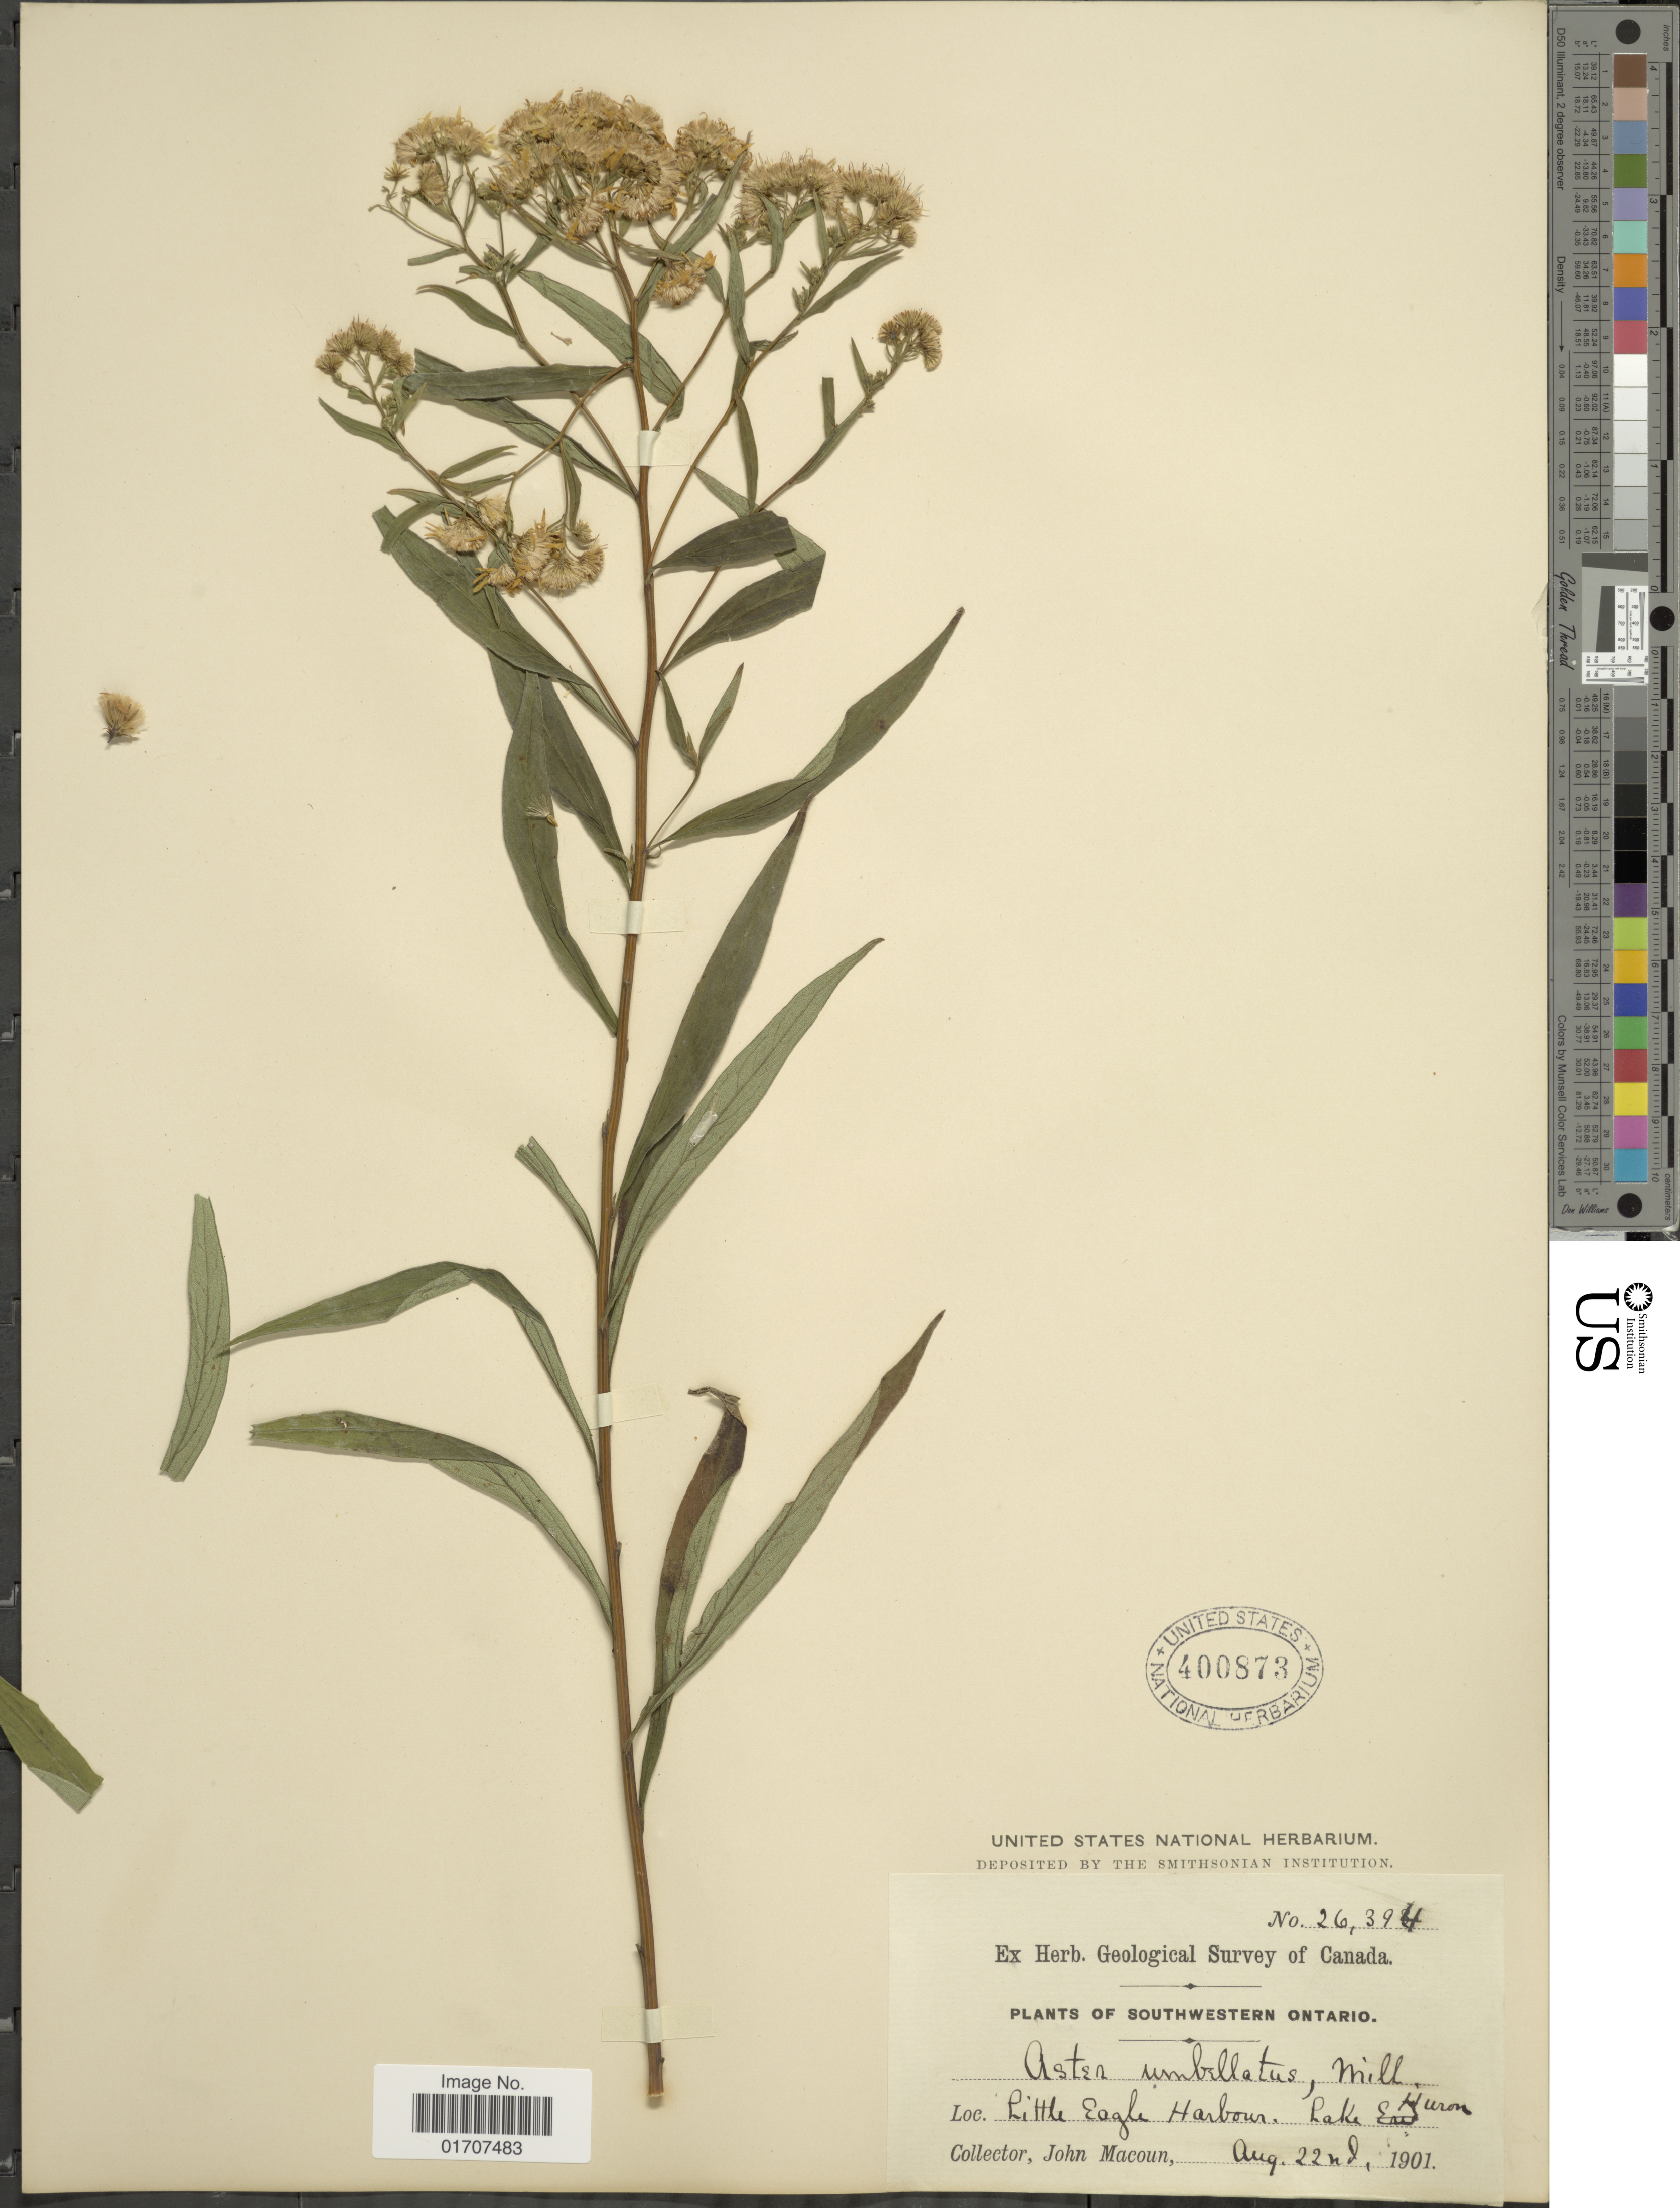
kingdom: Plantae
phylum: Tracheophyta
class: Magnoliopsida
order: Asterales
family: Asteraceae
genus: Doellingeria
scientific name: Doellingeria umbellata var. umbellata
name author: Nees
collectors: J. Macoun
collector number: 26394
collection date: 1901-08-22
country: Canada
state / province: Ontario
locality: Southwestern Ontario, Little Eagle Harbour, Lake Huron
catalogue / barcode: US 400873